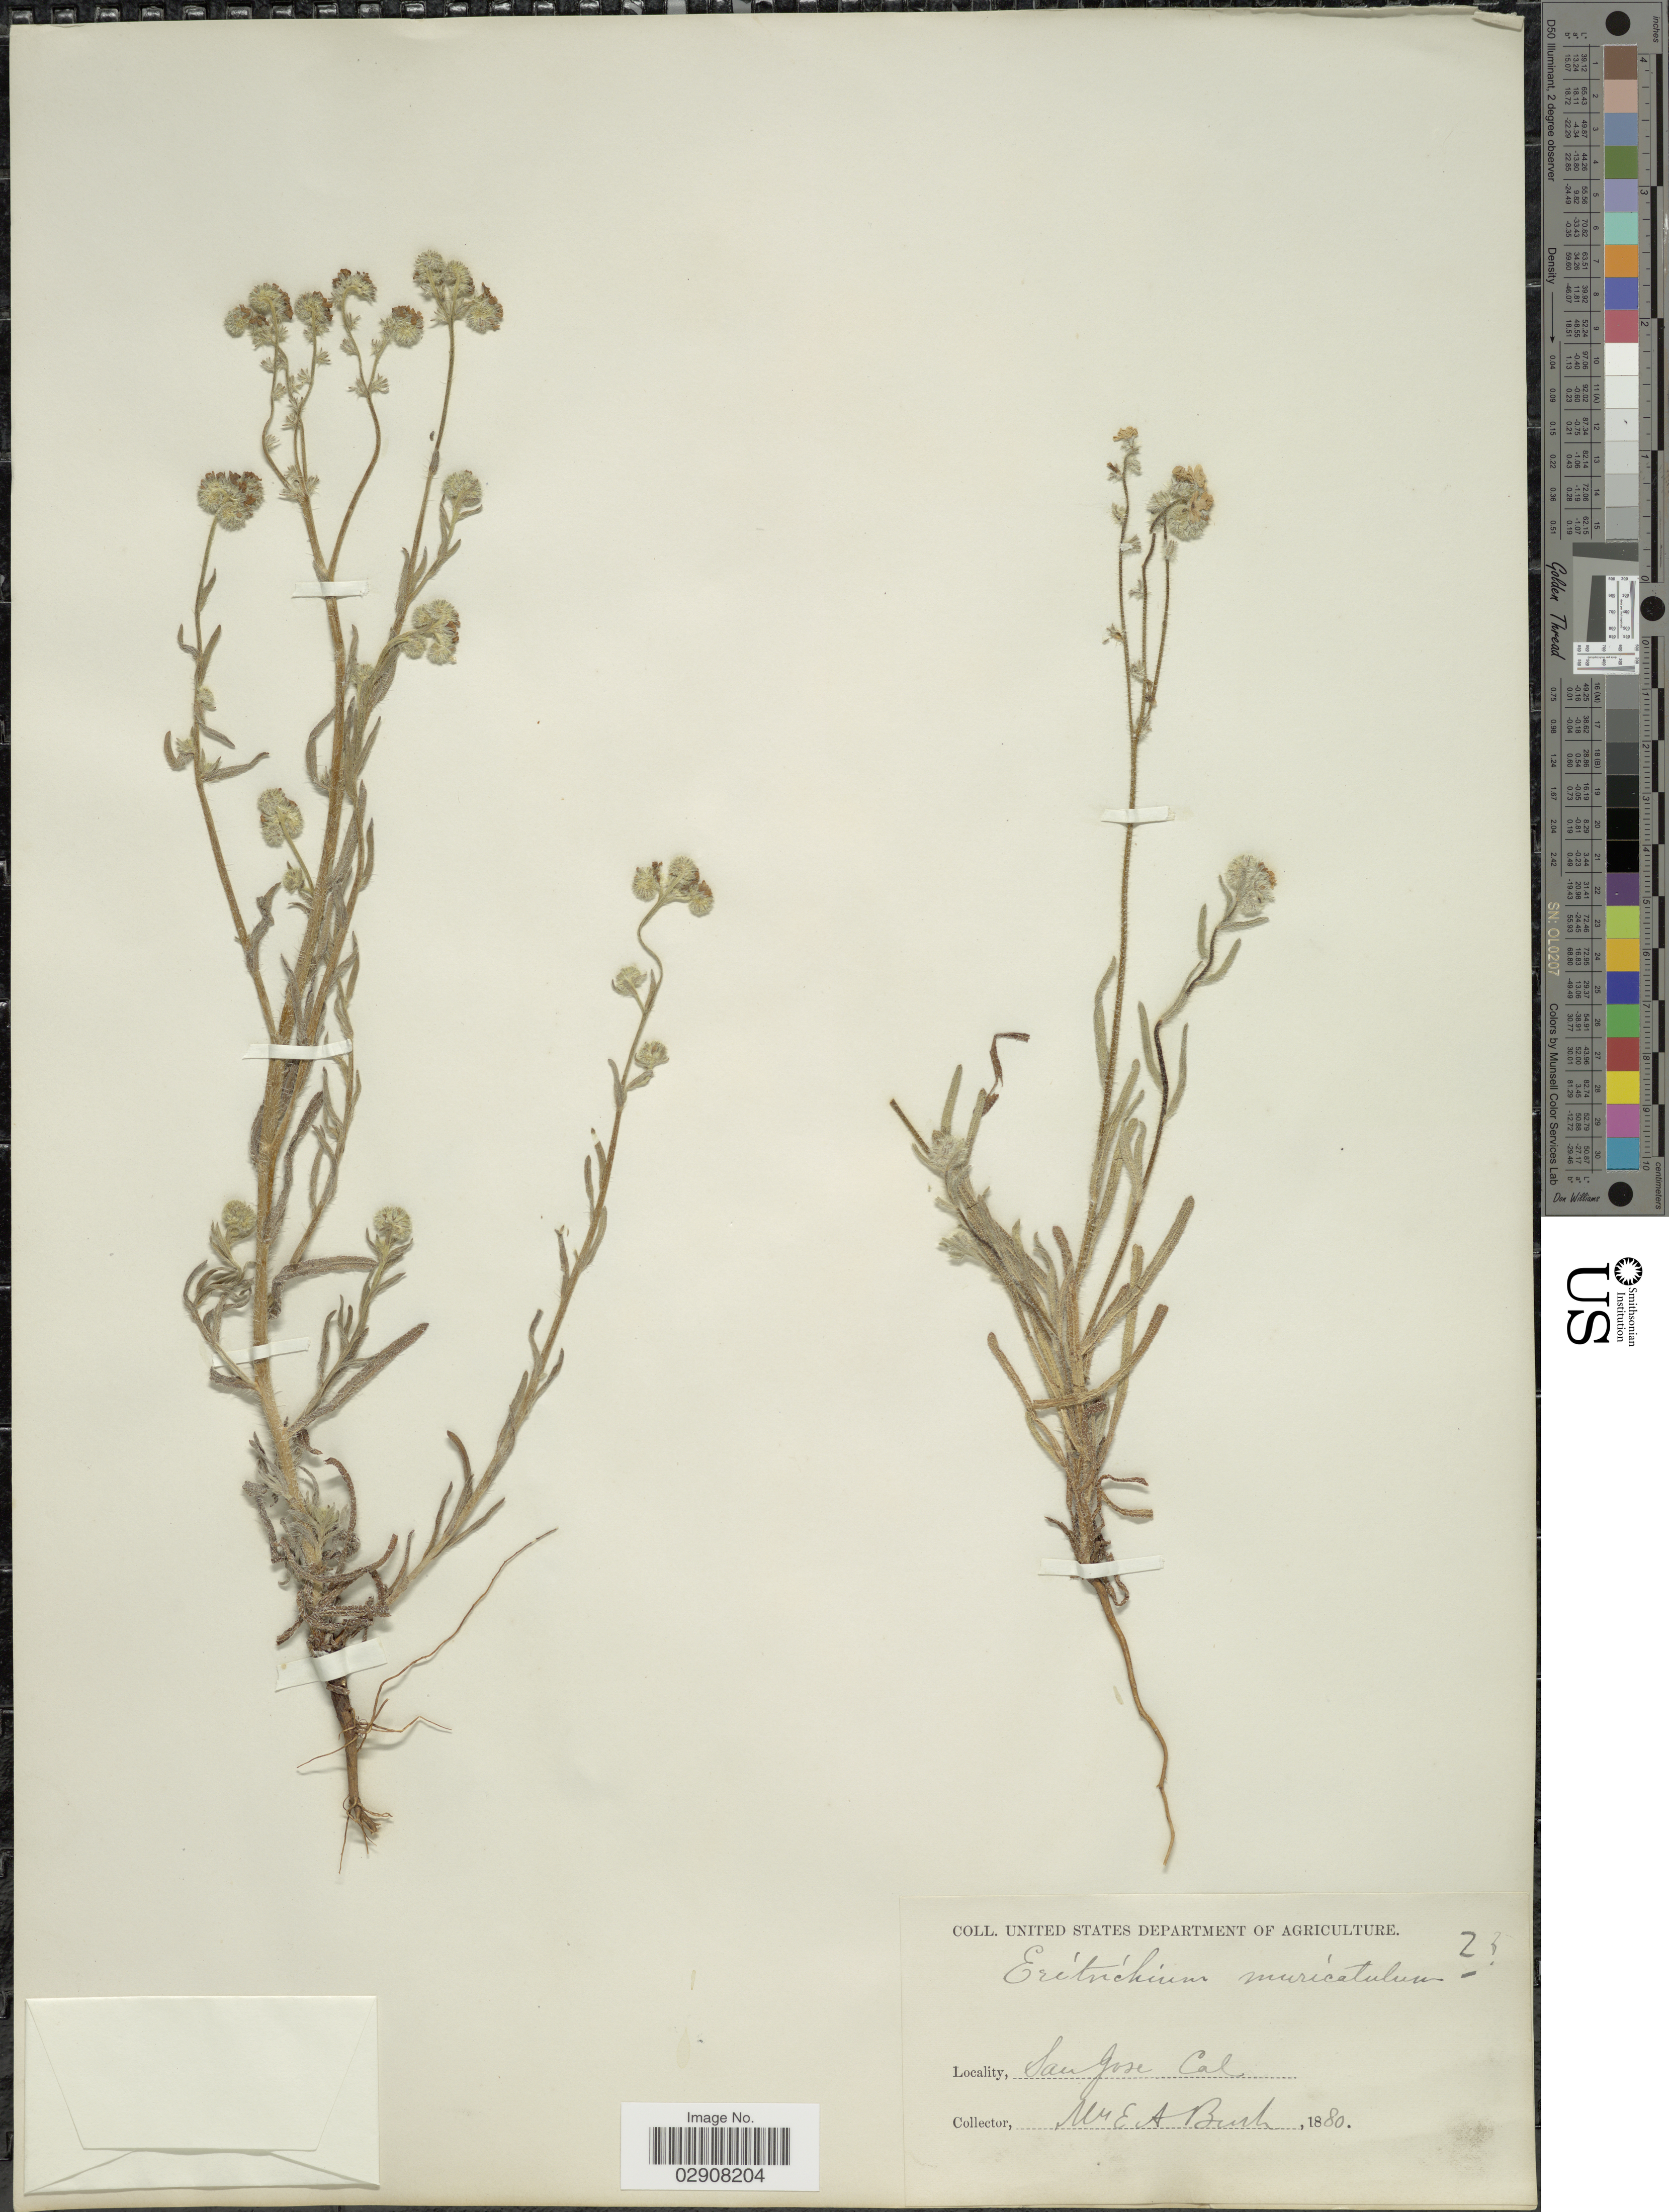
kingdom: Plantae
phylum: Tracheophyta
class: Magnoliopsida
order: Boraginales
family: Boraginaceae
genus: Cryptantha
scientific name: Cryptantha muricata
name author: (Hook. & Arn.) A. Nelson & J.F. Macbr.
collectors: E. A. Busch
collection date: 1880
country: United States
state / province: California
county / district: Santa Clara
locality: San Jose, Cal.